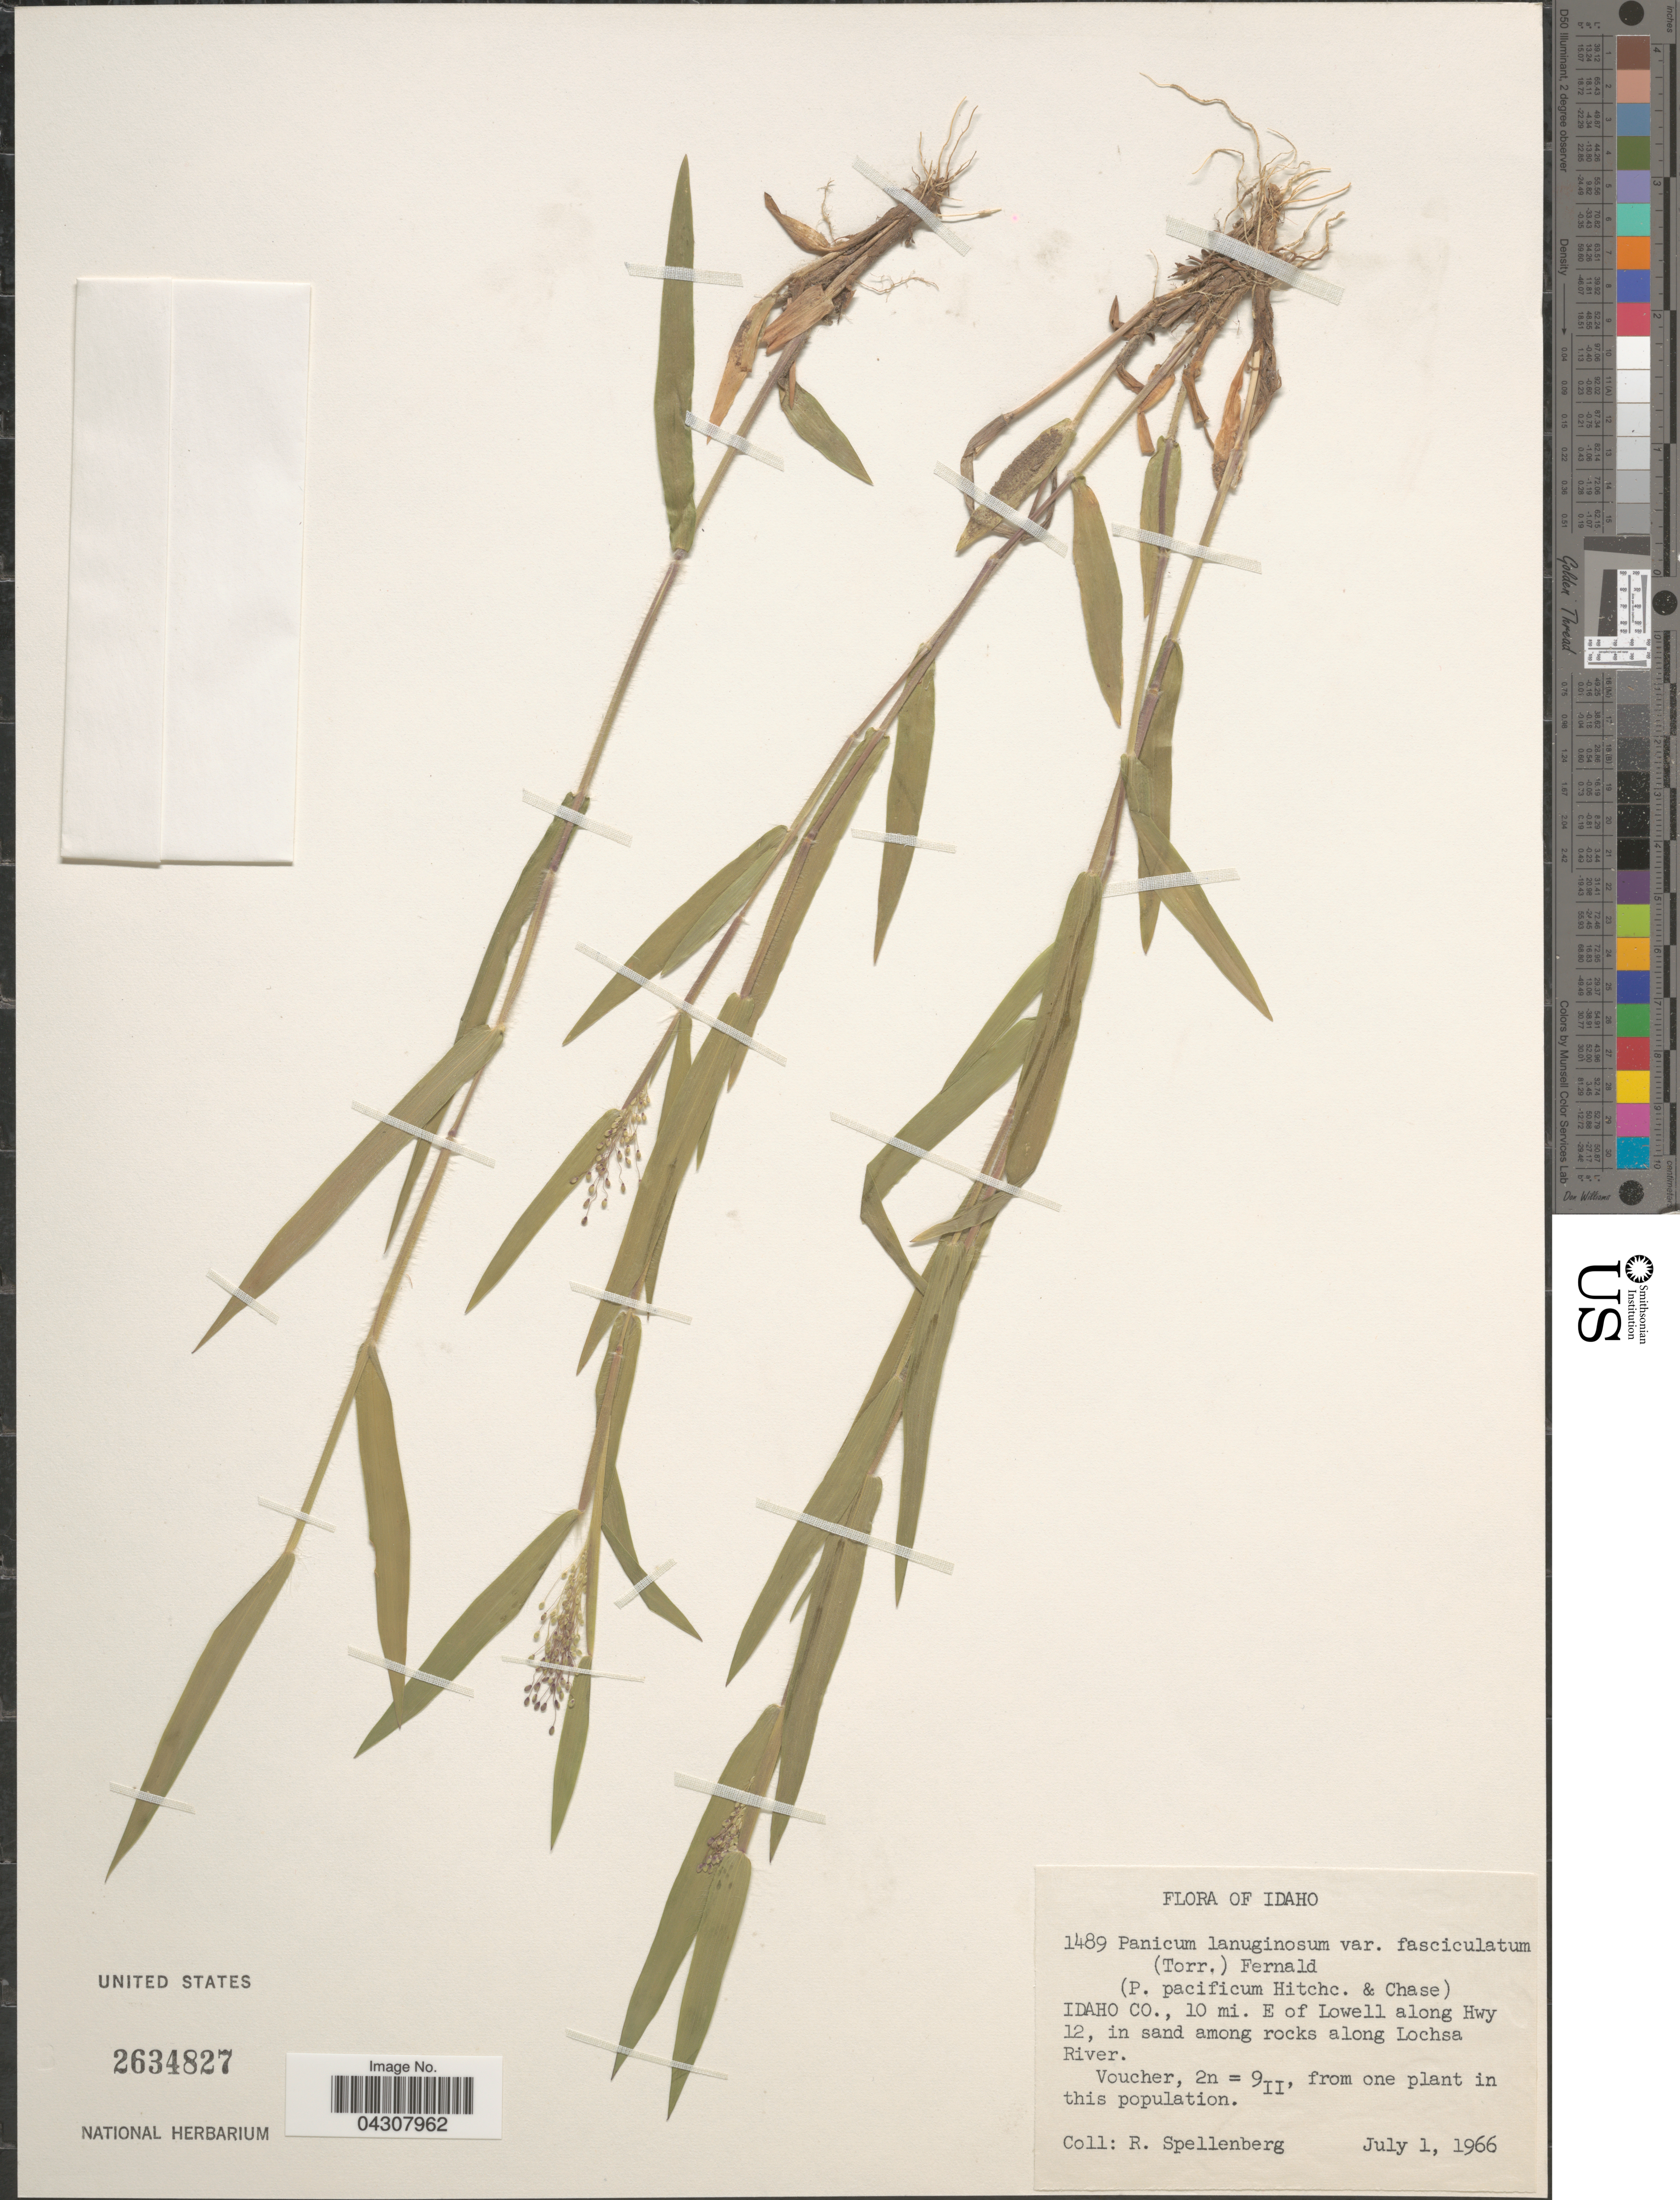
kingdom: Plantae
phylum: Tracheophyta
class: Liliopsida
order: Poales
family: Poaceae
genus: Dichanthelium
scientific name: Dichanthelium acuminatum var. acuminatum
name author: (Sw.) Gould & C.A. Clark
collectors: R. Spellenberg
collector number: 1489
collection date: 1966-07-01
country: United States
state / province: Idaho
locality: Idaho Co., 10 mi. E of Lowell along Hwy 12, in sand among rocks along Lochsa River.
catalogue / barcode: US 2634827